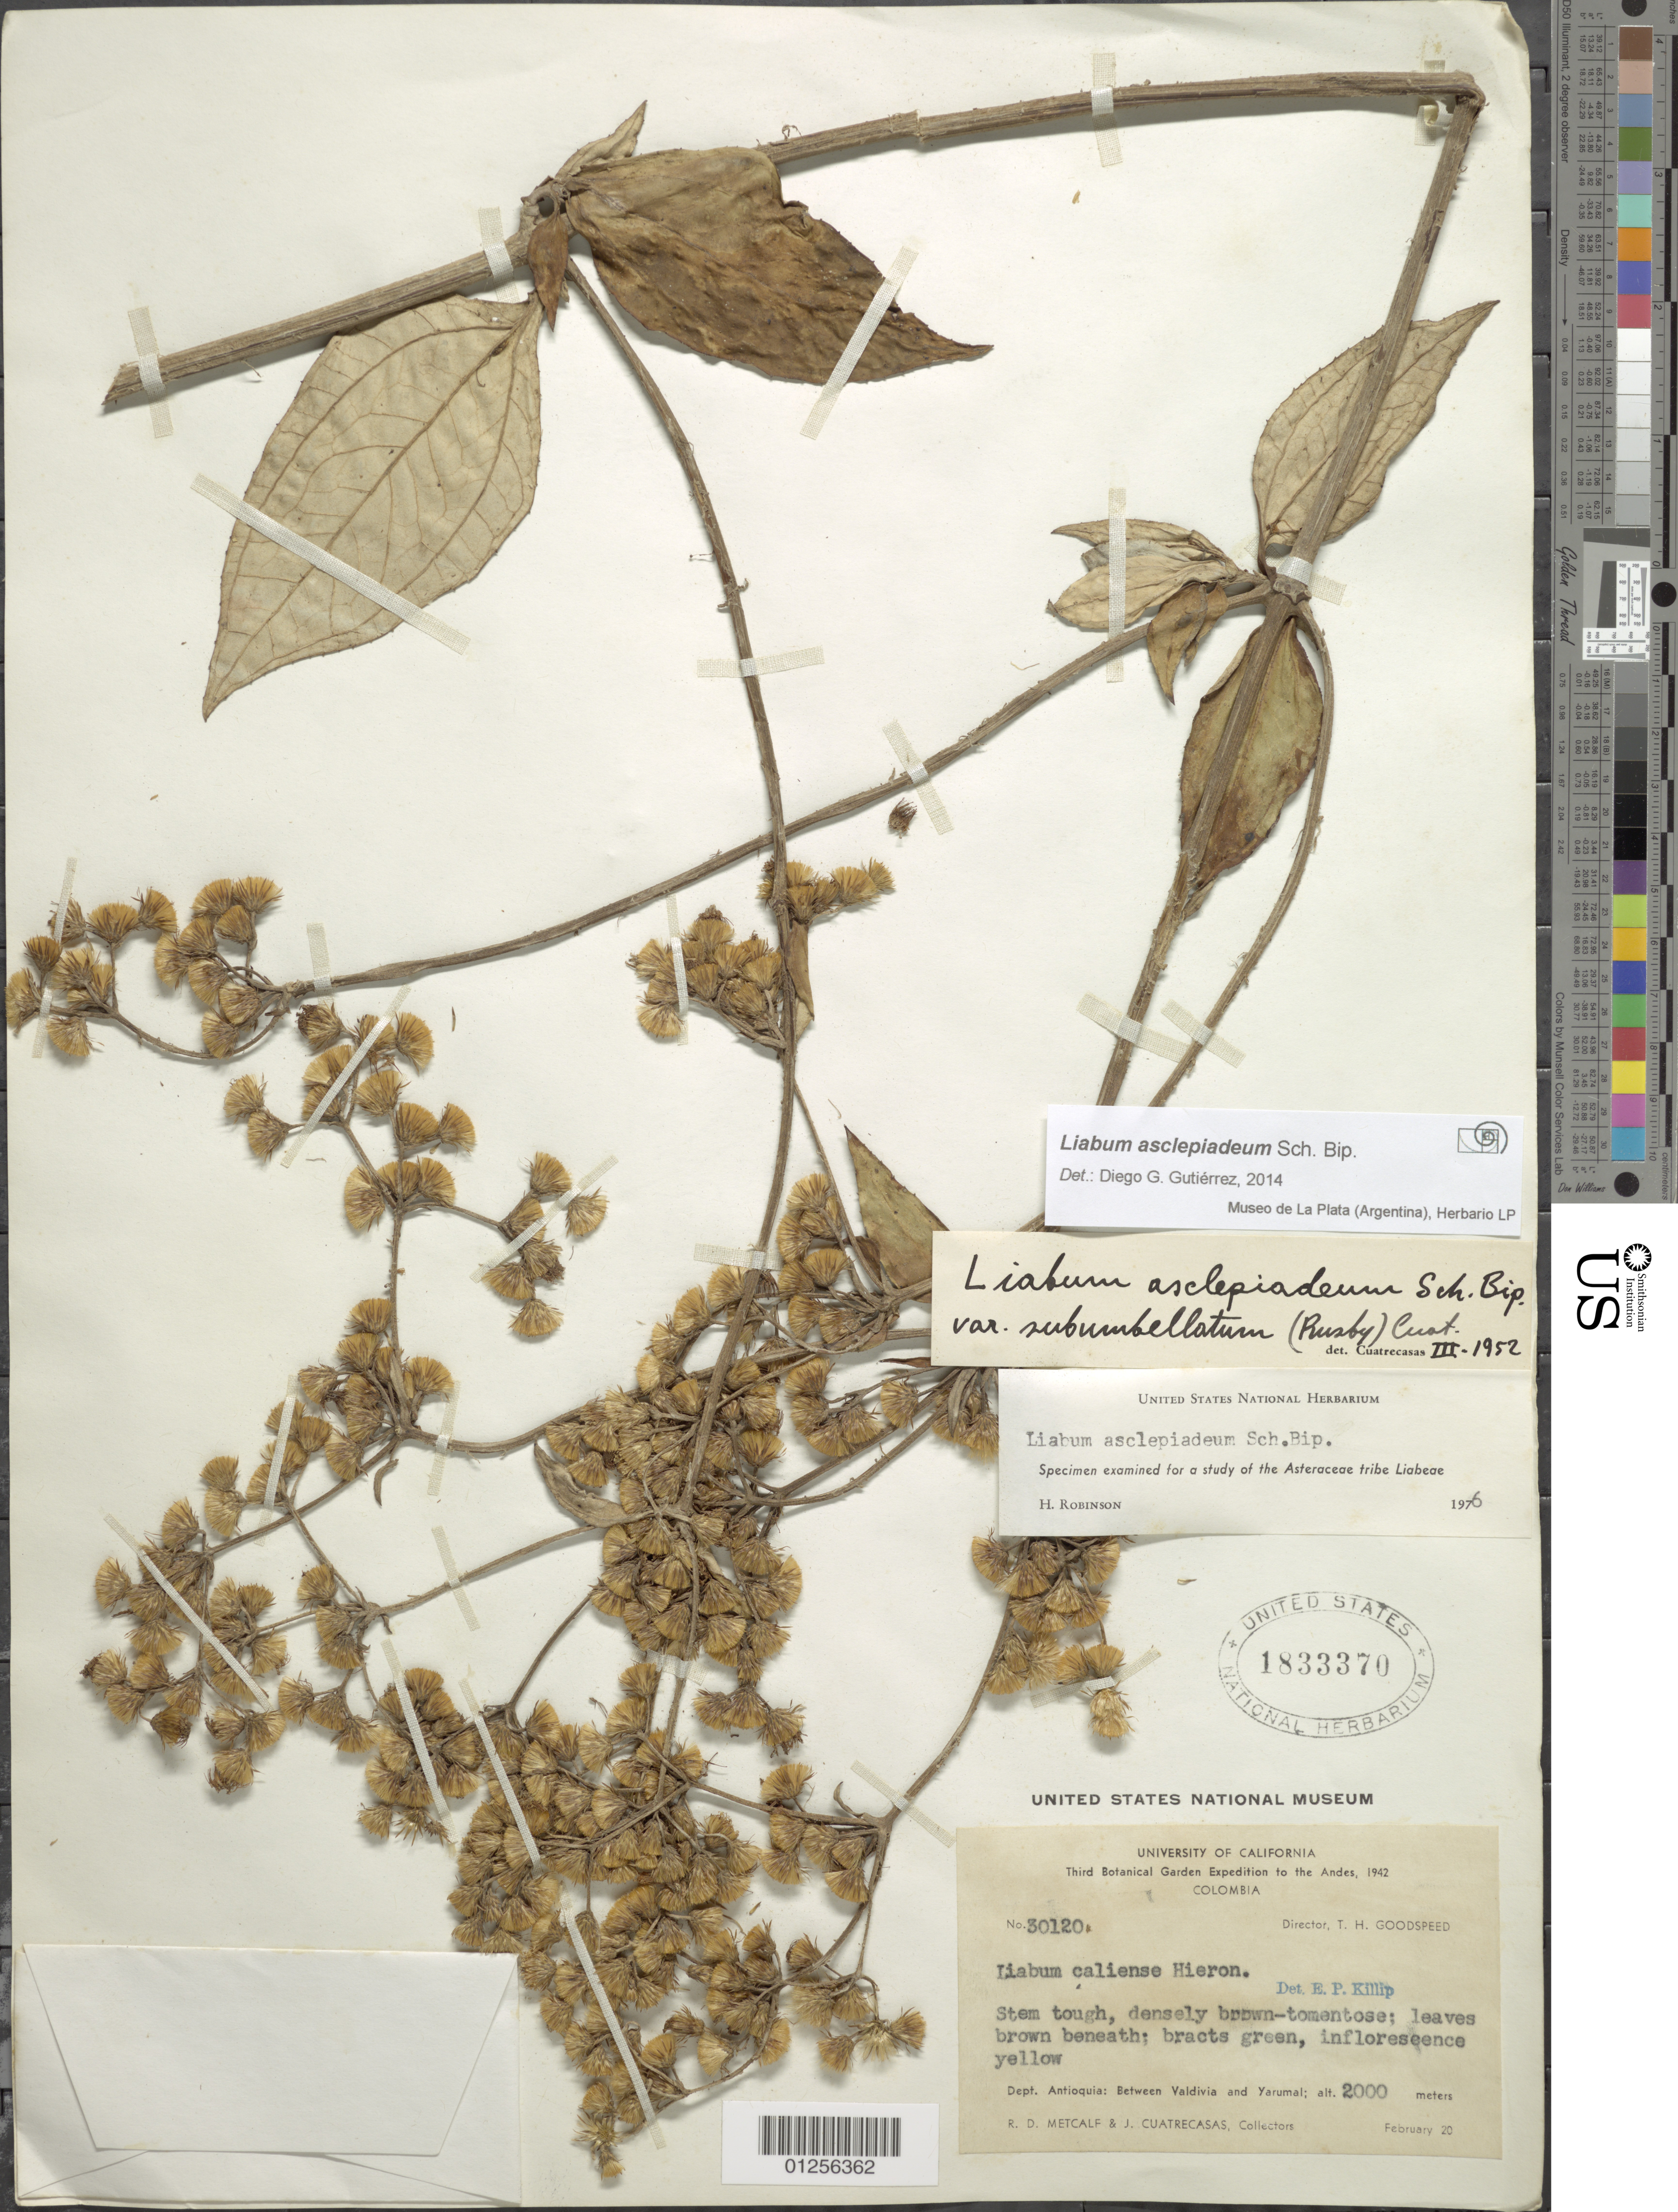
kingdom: Plantae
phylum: Tracheophyta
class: Magnoliopsida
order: Asterales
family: Asteraceae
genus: Liabum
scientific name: Liabum asclepiadeum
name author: Sch. Bip.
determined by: Robinson, Harold E., (US)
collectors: R. D. Metcalf & J. Cuatrecasas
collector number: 30120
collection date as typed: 20-Feb-42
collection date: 1942-02-20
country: Colombia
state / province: Antioquia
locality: Between Valdivia and Yarumal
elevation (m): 2000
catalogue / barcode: US 1833370